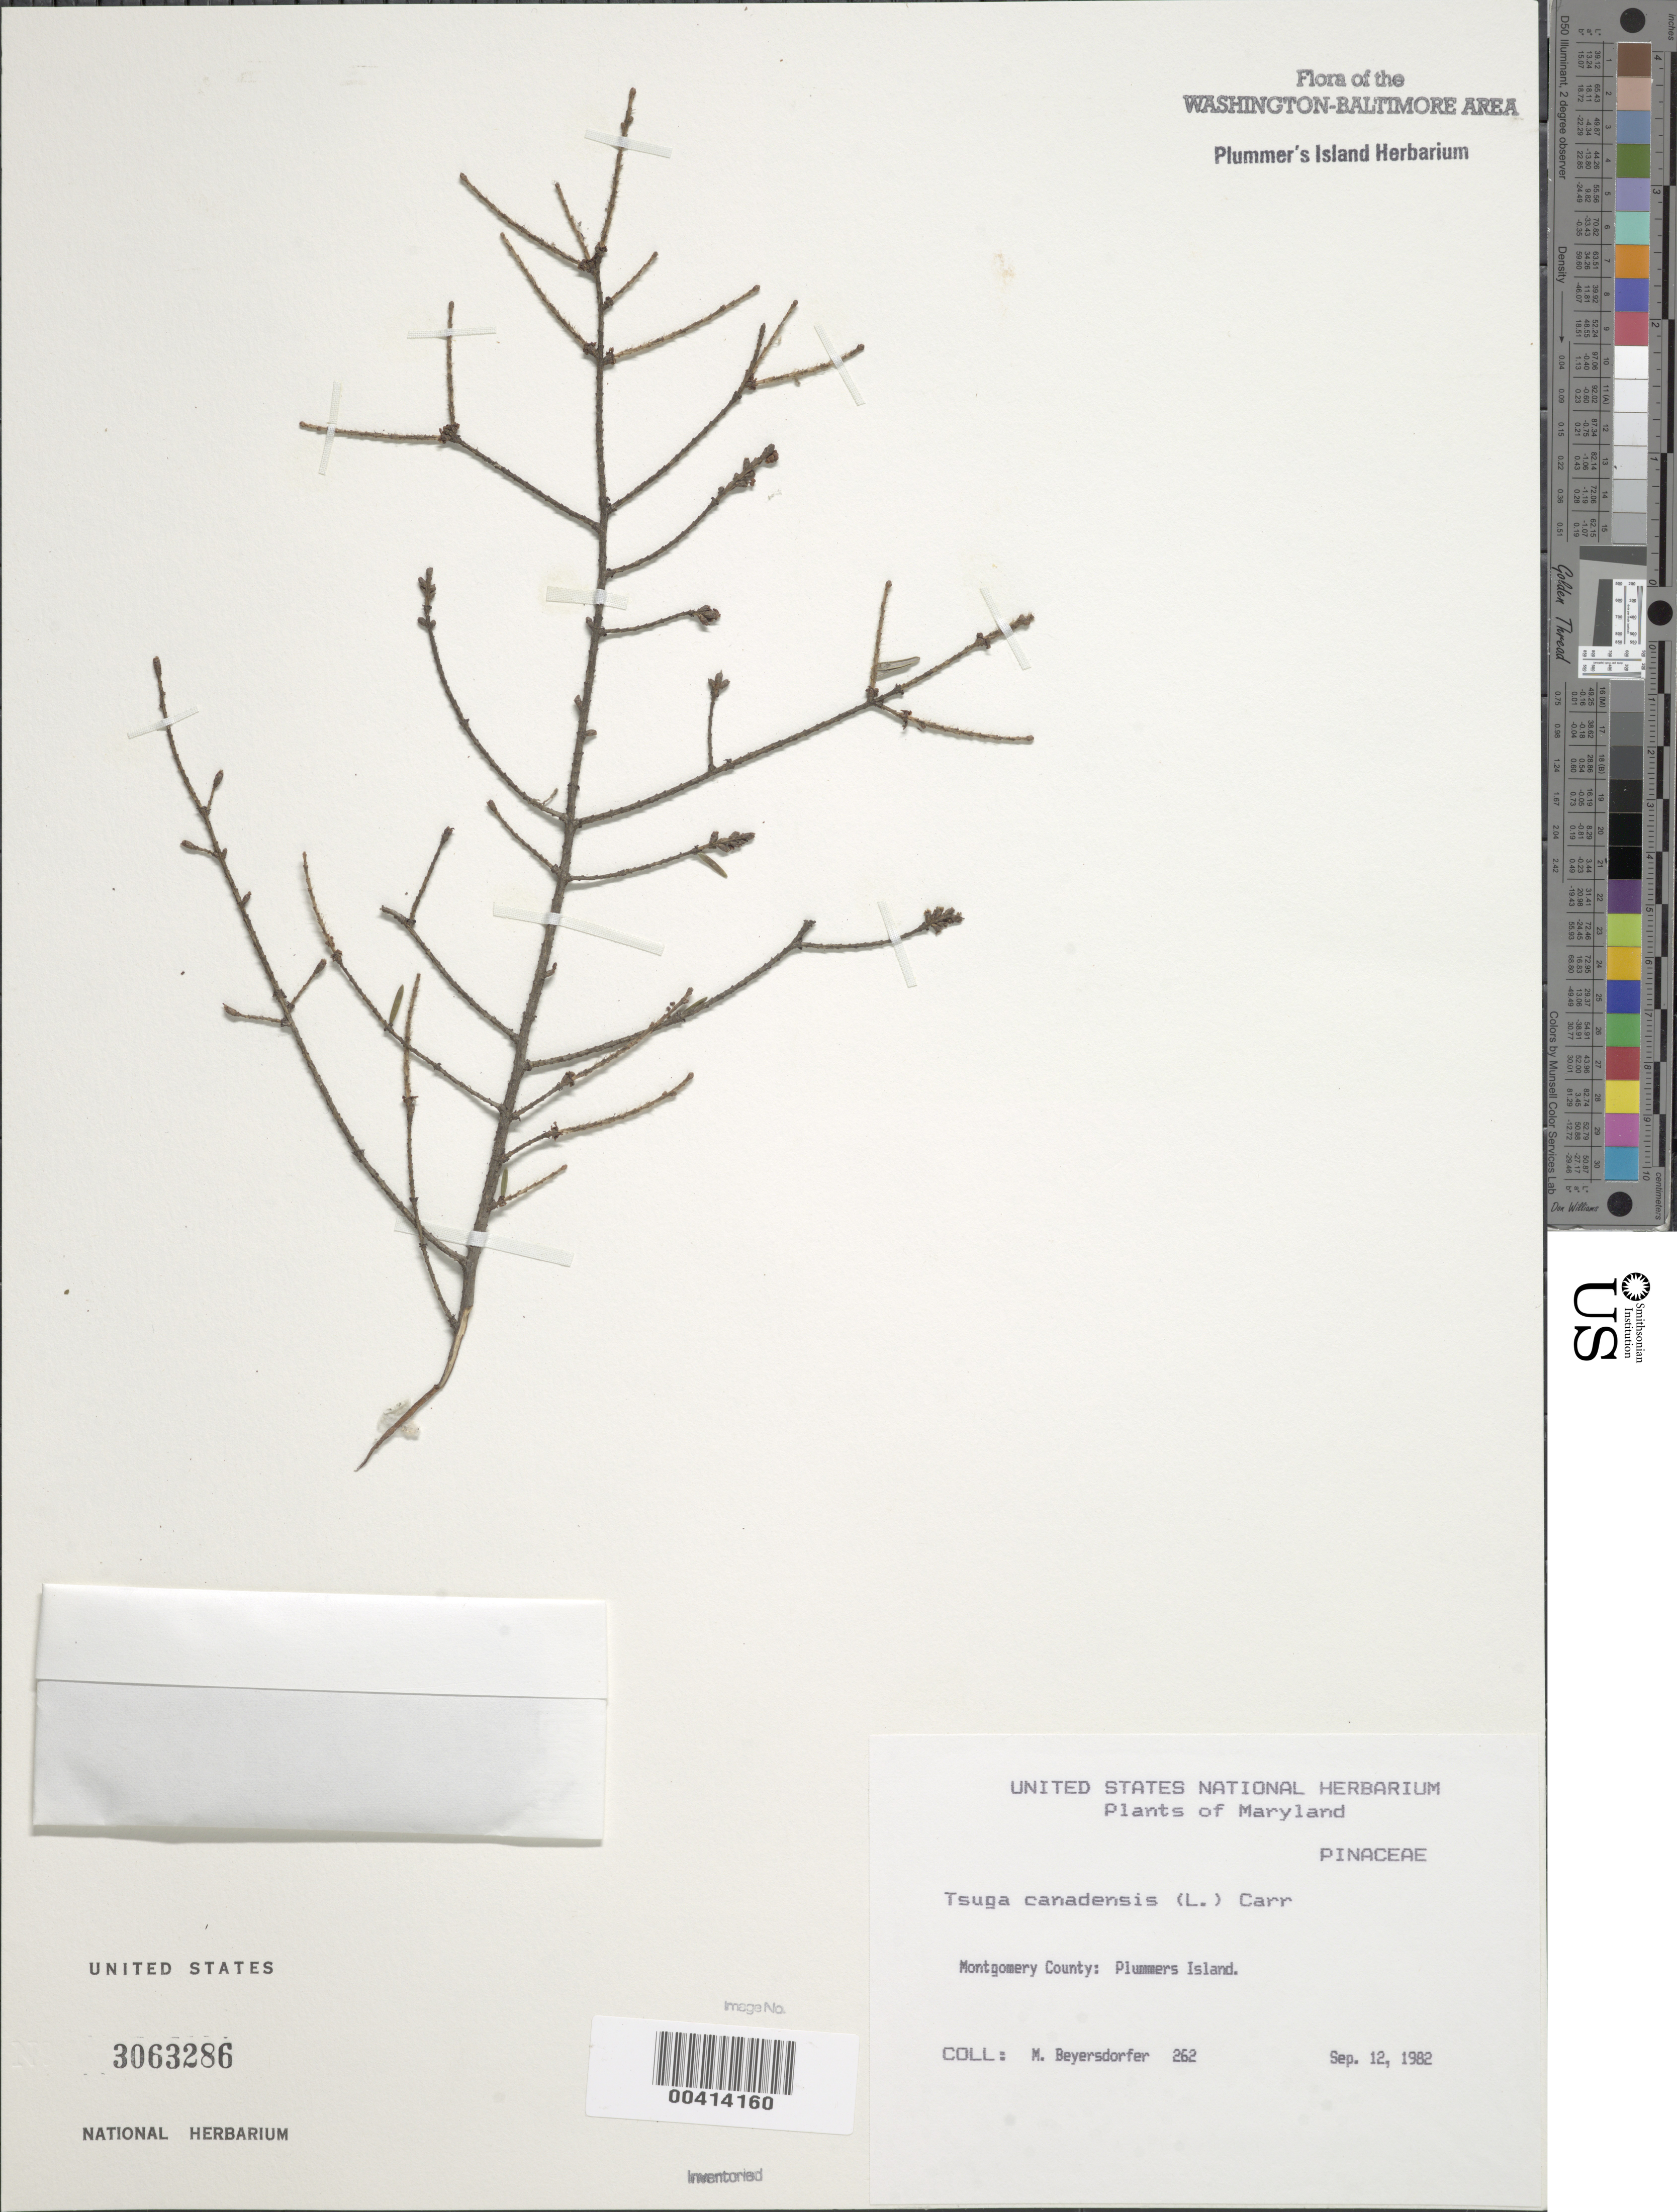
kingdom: Plantae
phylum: Tracheophyta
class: Pinopsida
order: Pinales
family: Pinaceae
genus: Tsuga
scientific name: Tsuga canadensis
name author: (L.) Carrière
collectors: M. Beyersdorfer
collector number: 262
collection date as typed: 12 Sep 1982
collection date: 1982-09-12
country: United States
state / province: Maryland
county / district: Montgomery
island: Plummers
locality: Plummer's Island C. & O. Canal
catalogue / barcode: US 3063286